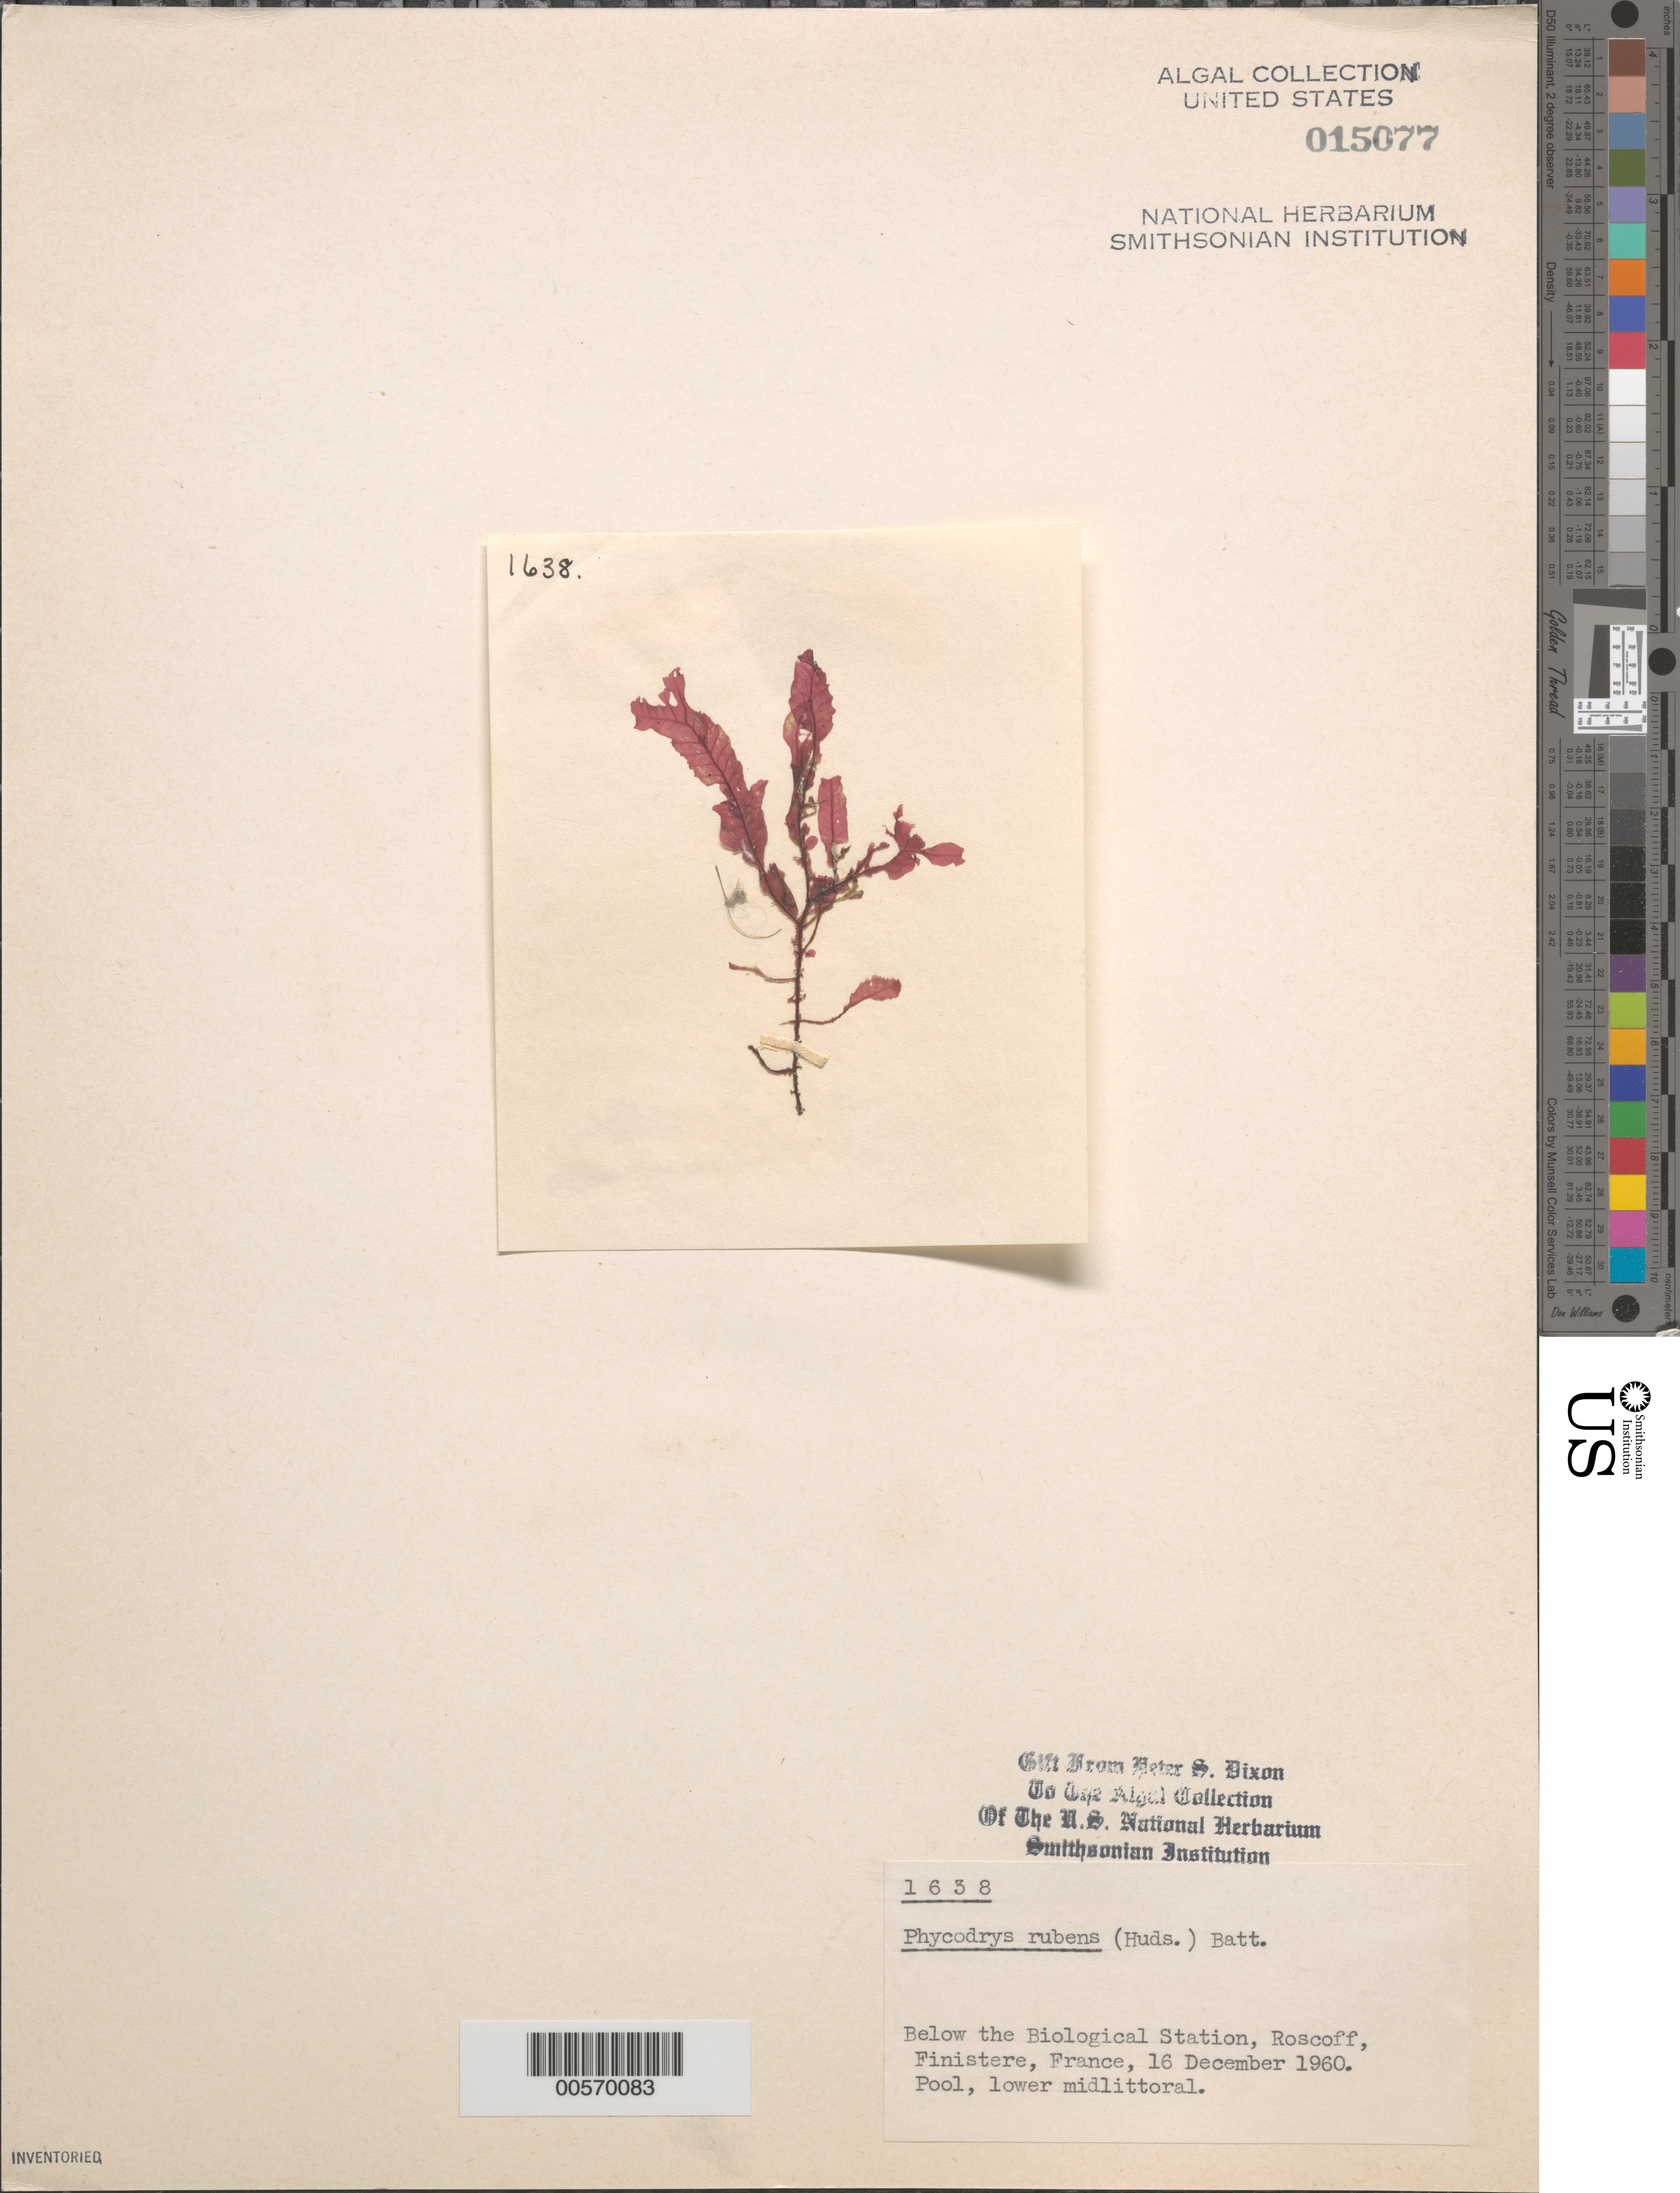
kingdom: Plantae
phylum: Rhodophyta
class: Florideophyceae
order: Ceramiales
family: Delesseriaceae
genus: Phycodrys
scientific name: Phycodrys rubens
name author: (L.) Batters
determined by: Dixon, P. S.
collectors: P. S. Dixon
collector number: PSD 1638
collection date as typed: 16 Dec 1960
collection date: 1960-12-16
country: France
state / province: Bretagne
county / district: Finistère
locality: Roscoff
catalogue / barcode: US 15077